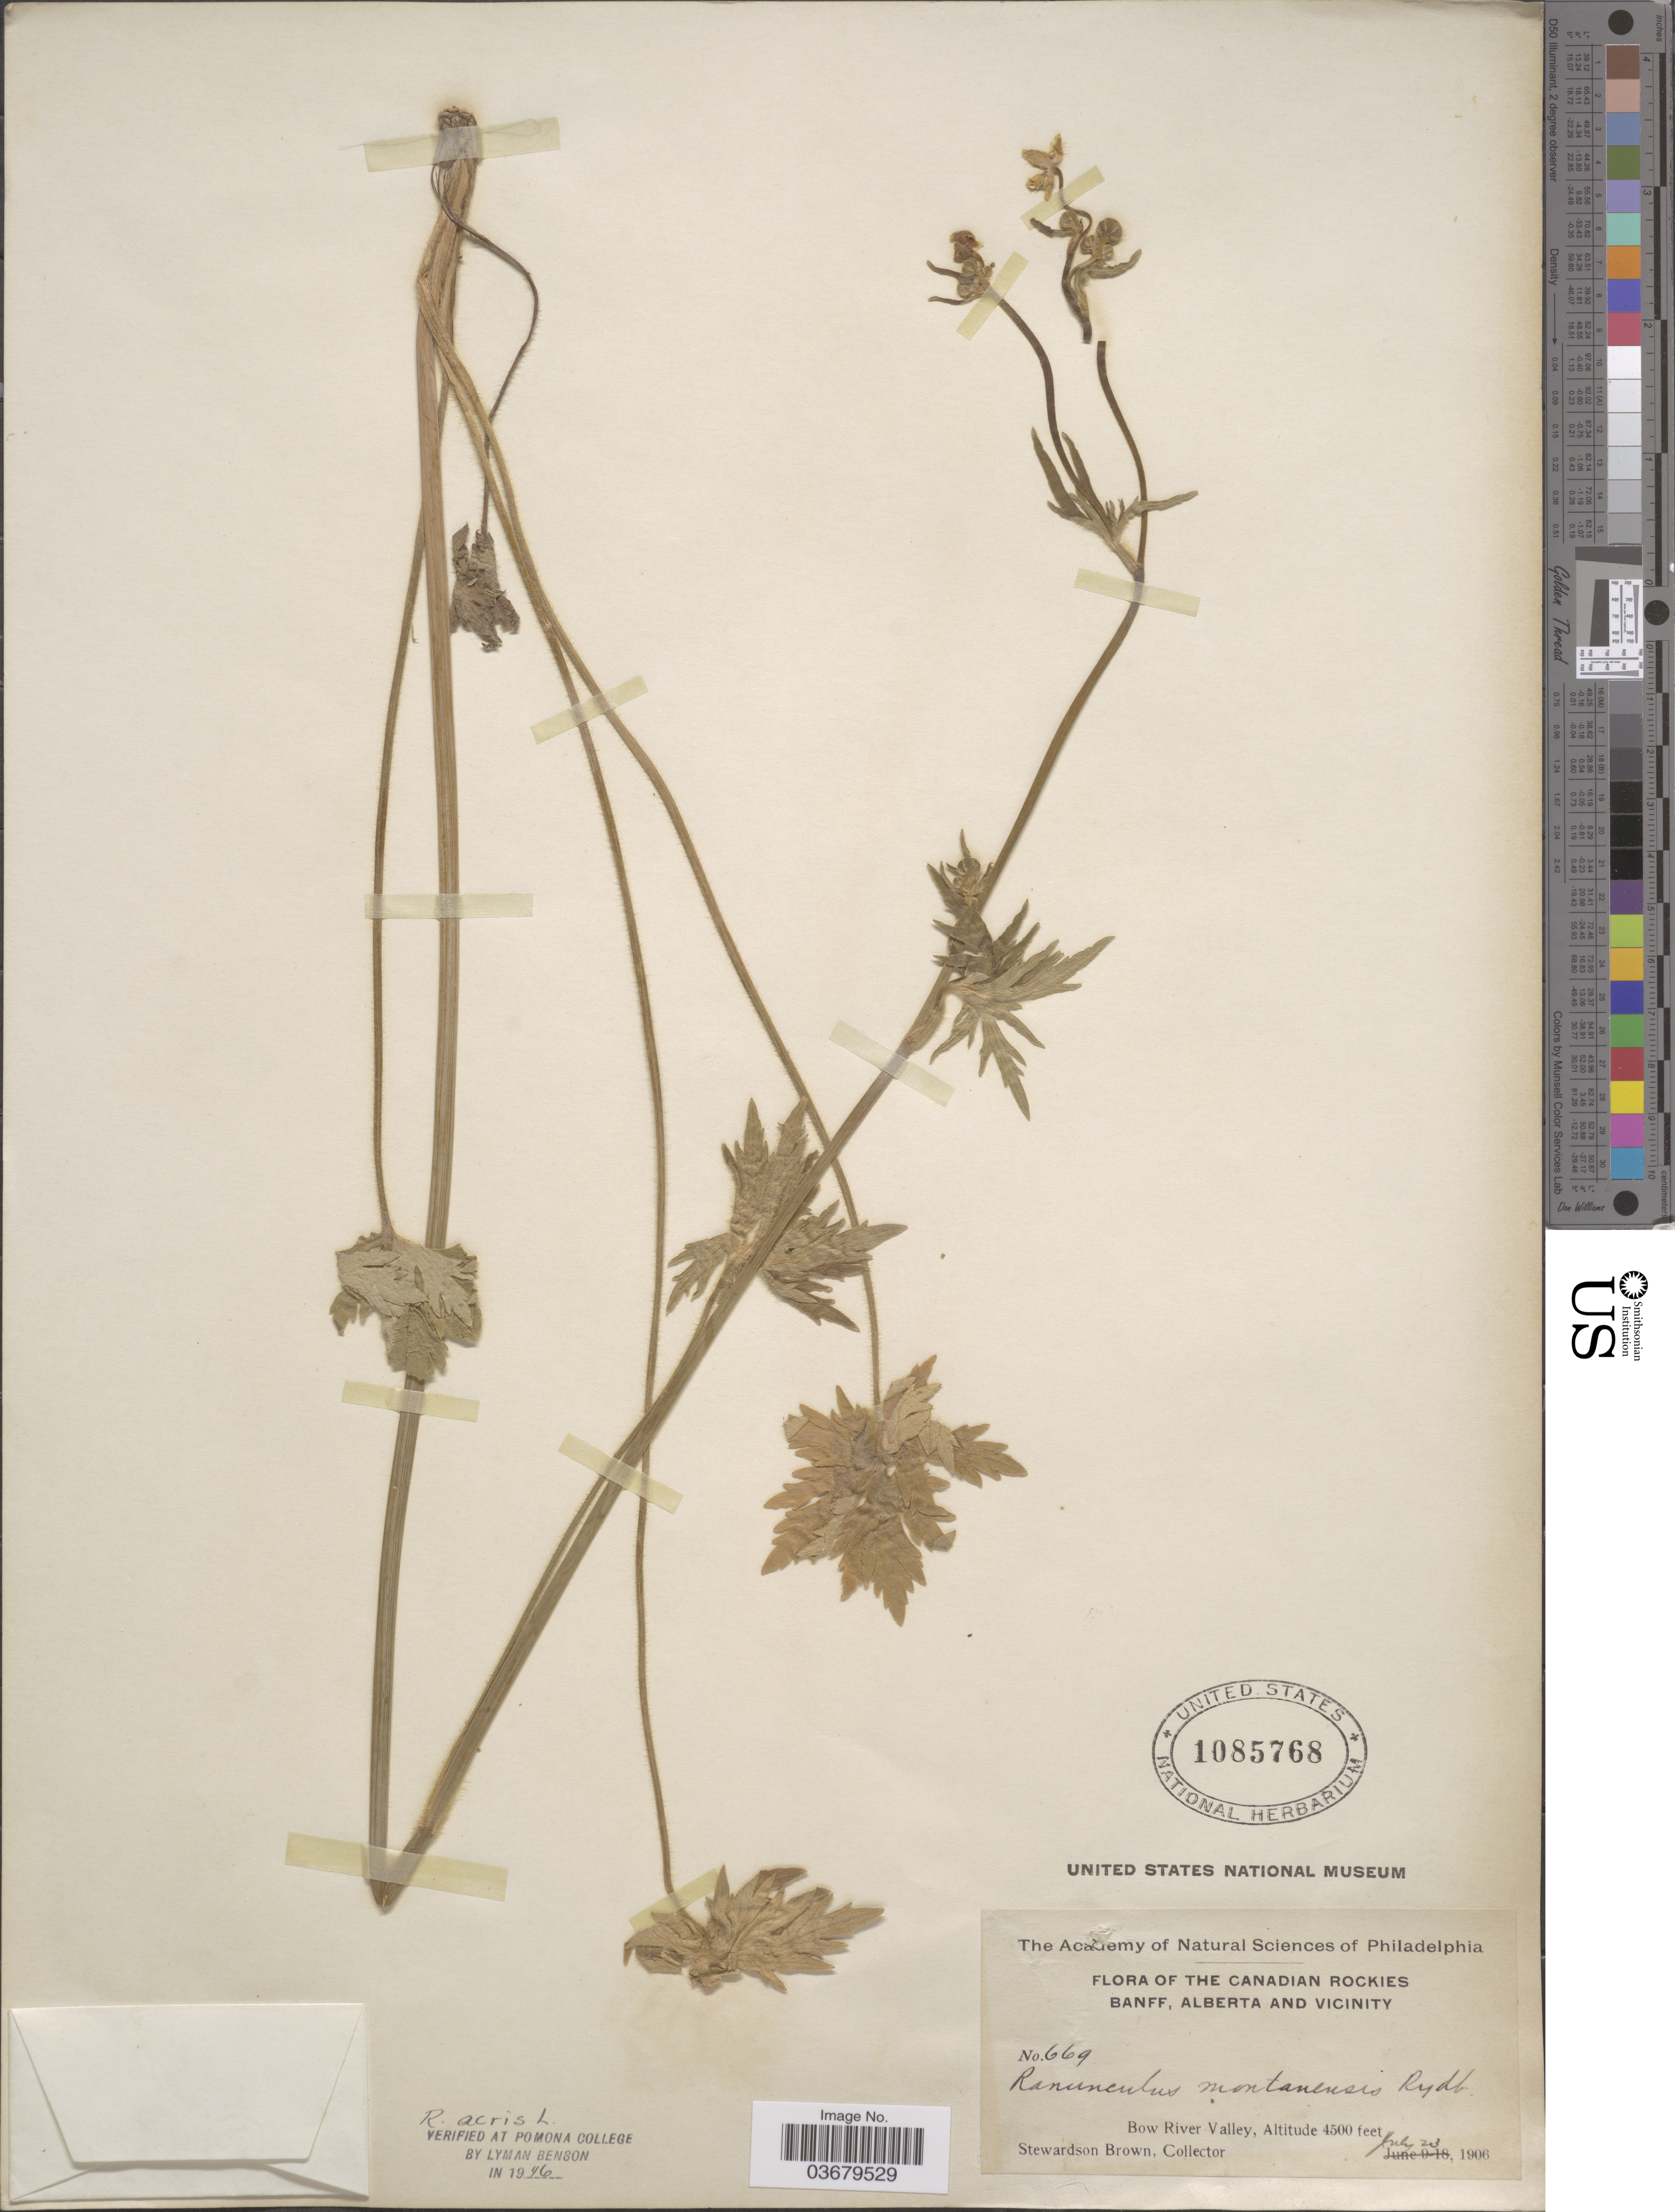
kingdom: Plantae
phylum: Tracheophyta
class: Magnoliopsida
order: Ranunculales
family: Ranunculaceae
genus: Ranunculus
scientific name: Ranunculus acriformis var. montanensis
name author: (Rydb.) L.D. Benson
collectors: S. Brown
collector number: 669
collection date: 1906-07-23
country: Canada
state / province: Alberta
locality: The Canadian Rockies. Banff, Alberta and Vicinity. Bow River Valley.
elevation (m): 1372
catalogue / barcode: US 1085768